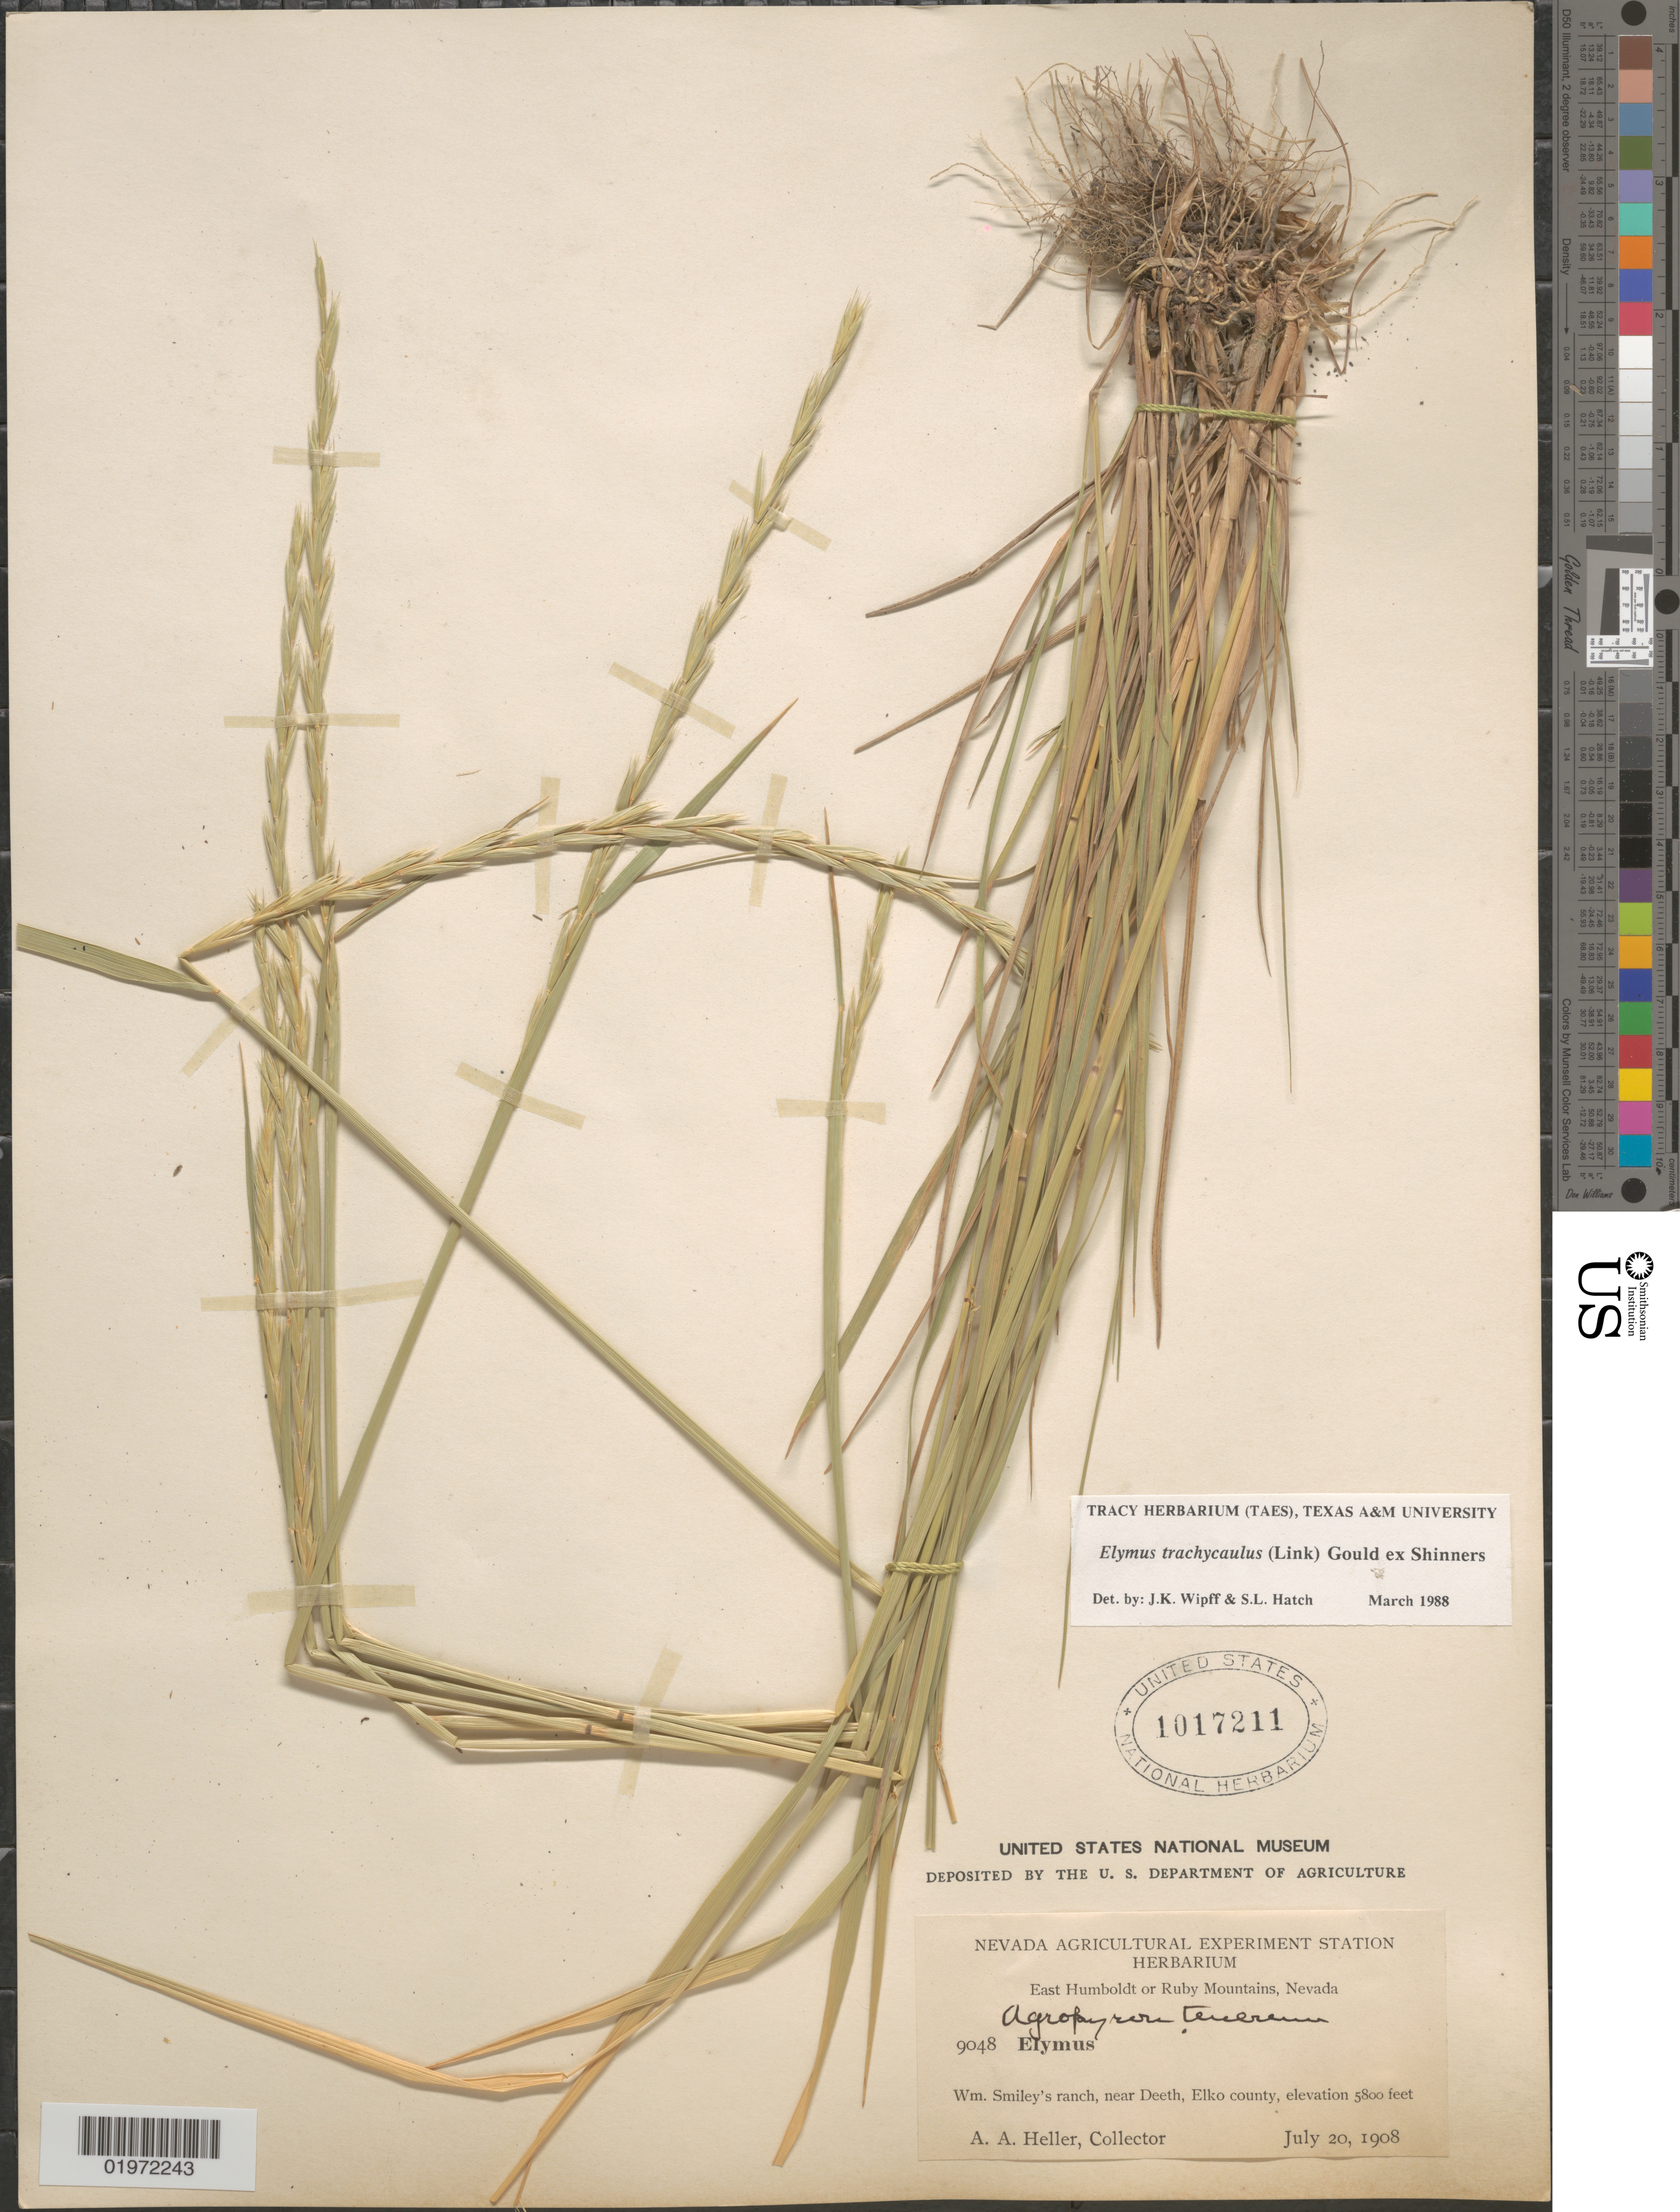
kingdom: Plantae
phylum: Tracheophyta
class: Liliopsida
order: Poales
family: Poaceae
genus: Elymus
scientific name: Elymus trachycaulus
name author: (Link) Gould ex Shinners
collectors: A. A. Heller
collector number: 9048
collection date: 1908-07-20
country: United States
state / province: Nevada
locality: East Humboldt or Ruby Mountains. Wm. Smiley's ranch, near Deeth, Elko county.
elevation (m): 1768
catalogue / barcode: US 1017211